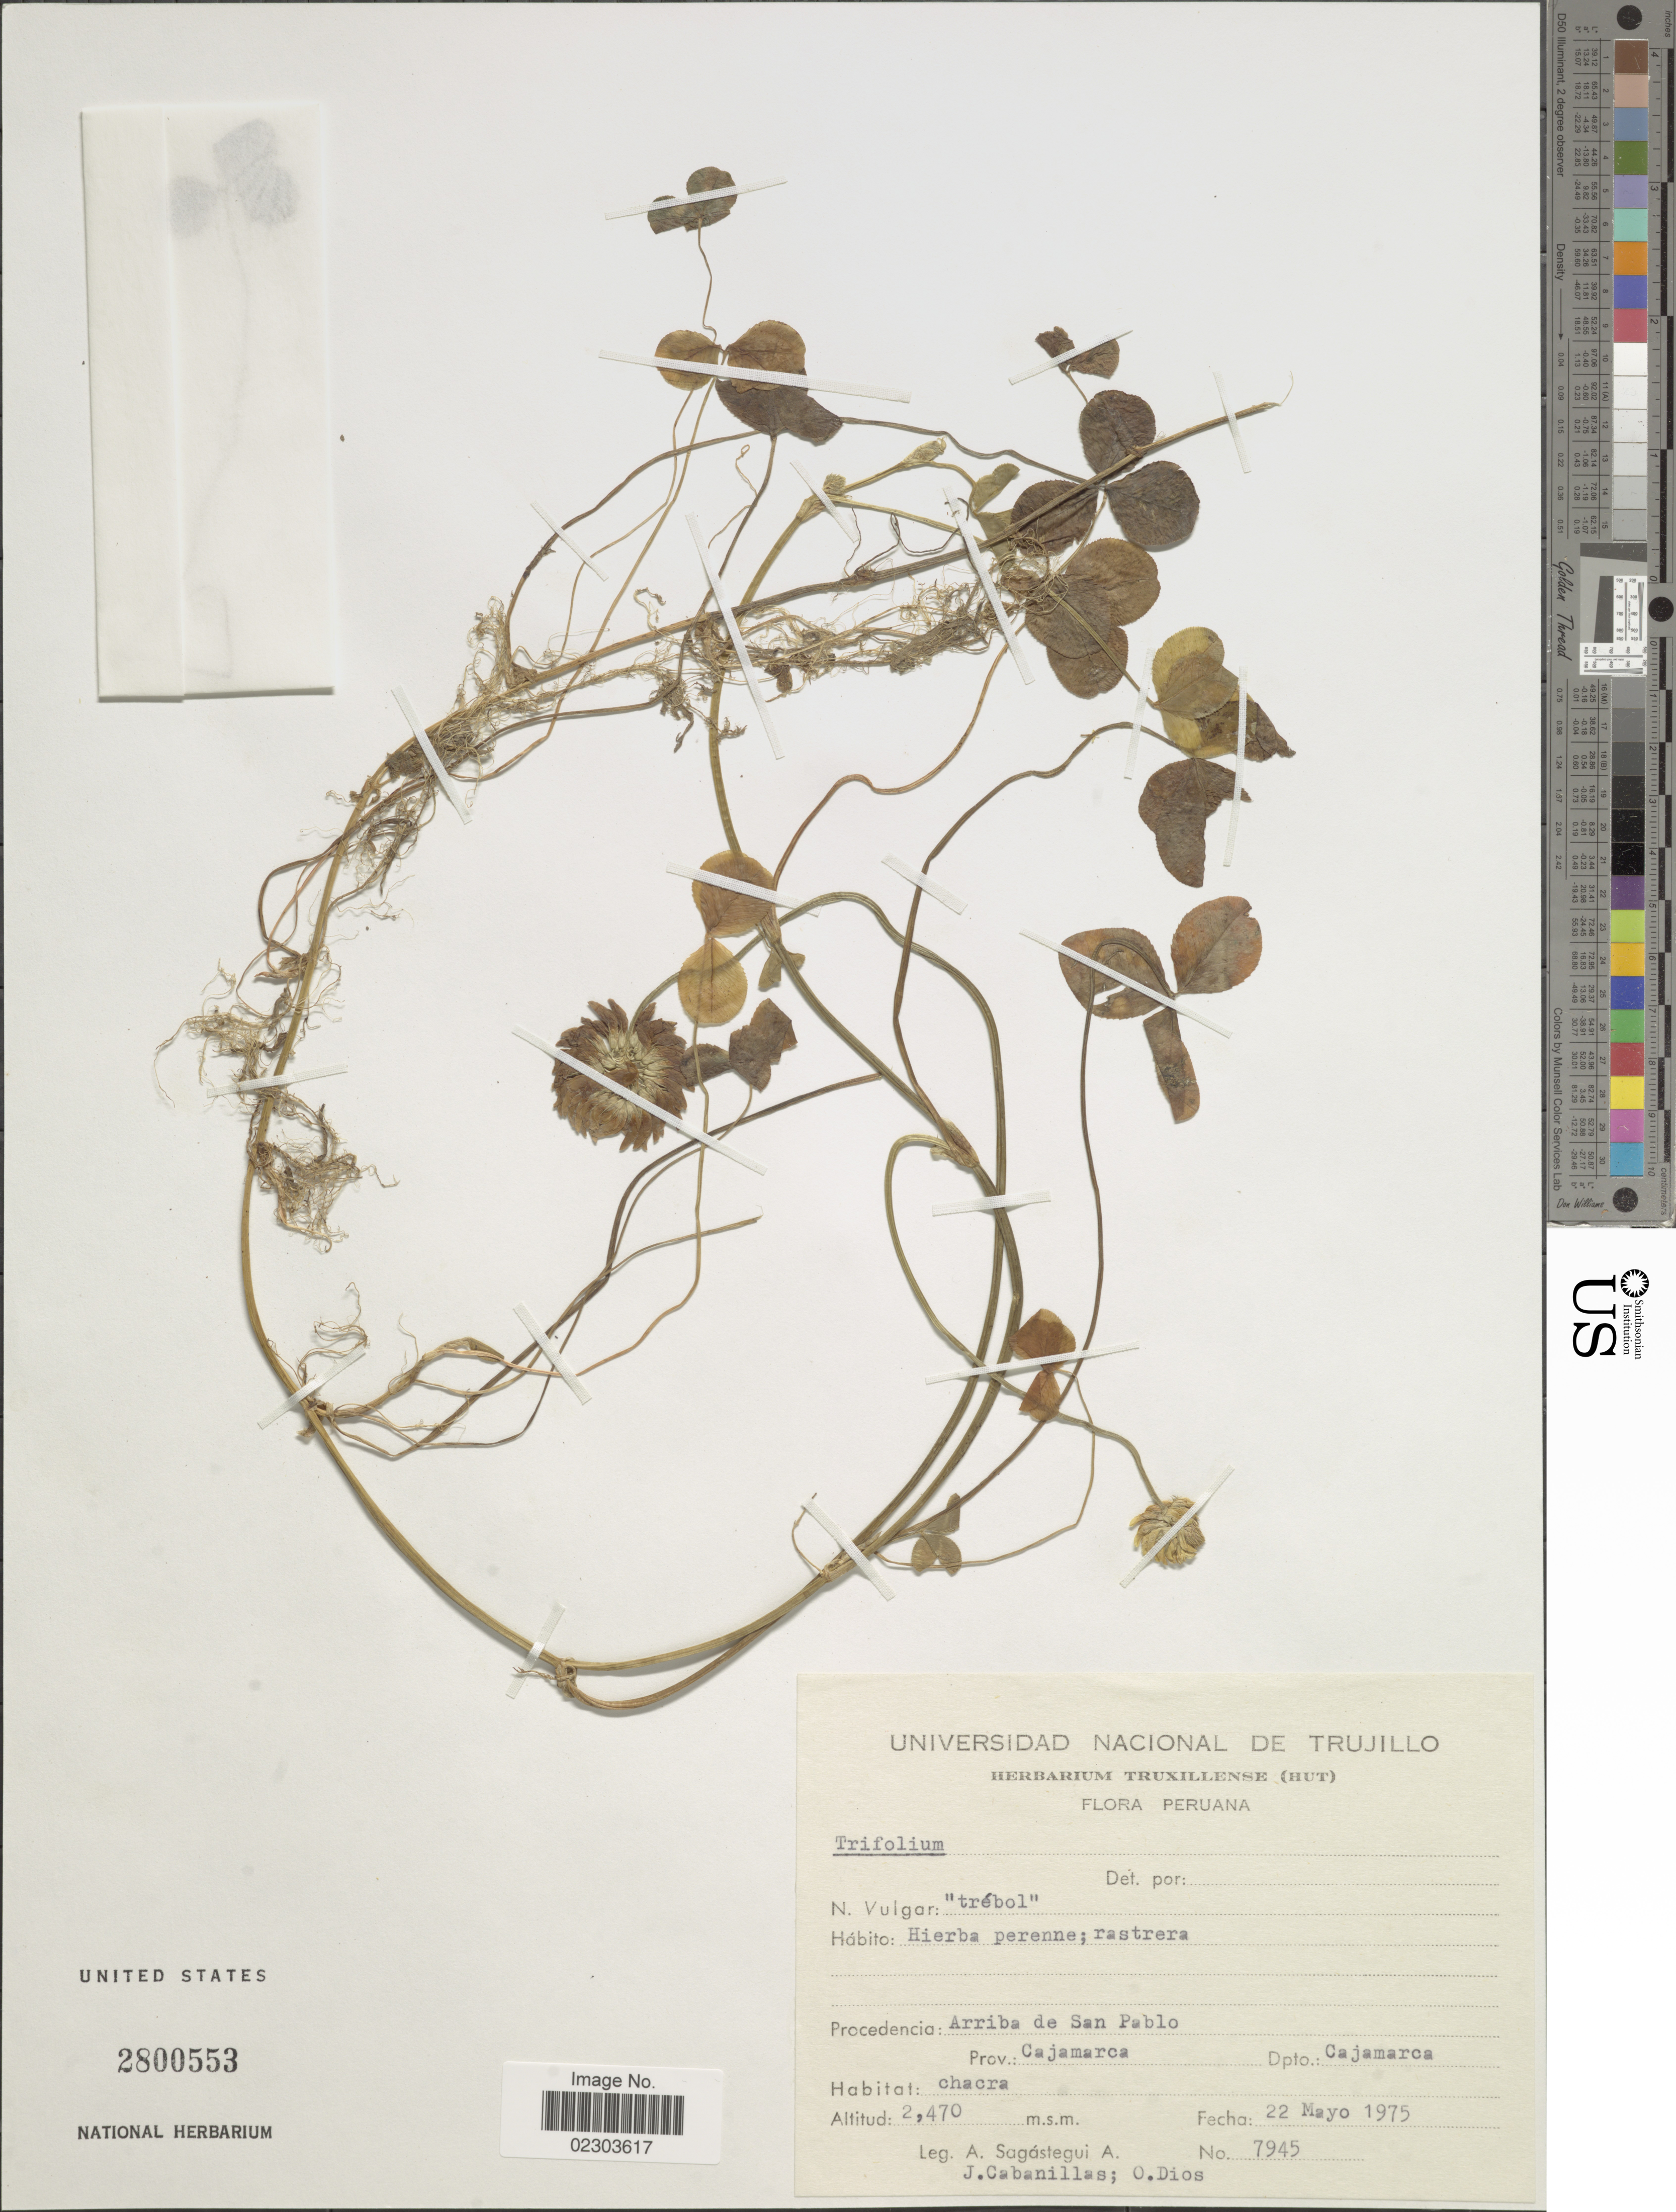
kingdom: Plantae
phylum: Tracheophyta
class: Magnoliopsida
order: Fabales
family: Fabaceae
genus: Trifolium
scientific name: Trifolium sp.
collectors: A. Sagástegui A., J. Cabanillas & O. Dios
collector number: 7945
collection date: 1975-05-22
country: Peru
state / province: Cajamarca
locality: Procedencia: Arriba de San Pablo, dpto Cajamarca, chacra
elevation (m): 2470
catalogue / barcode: US 2800553